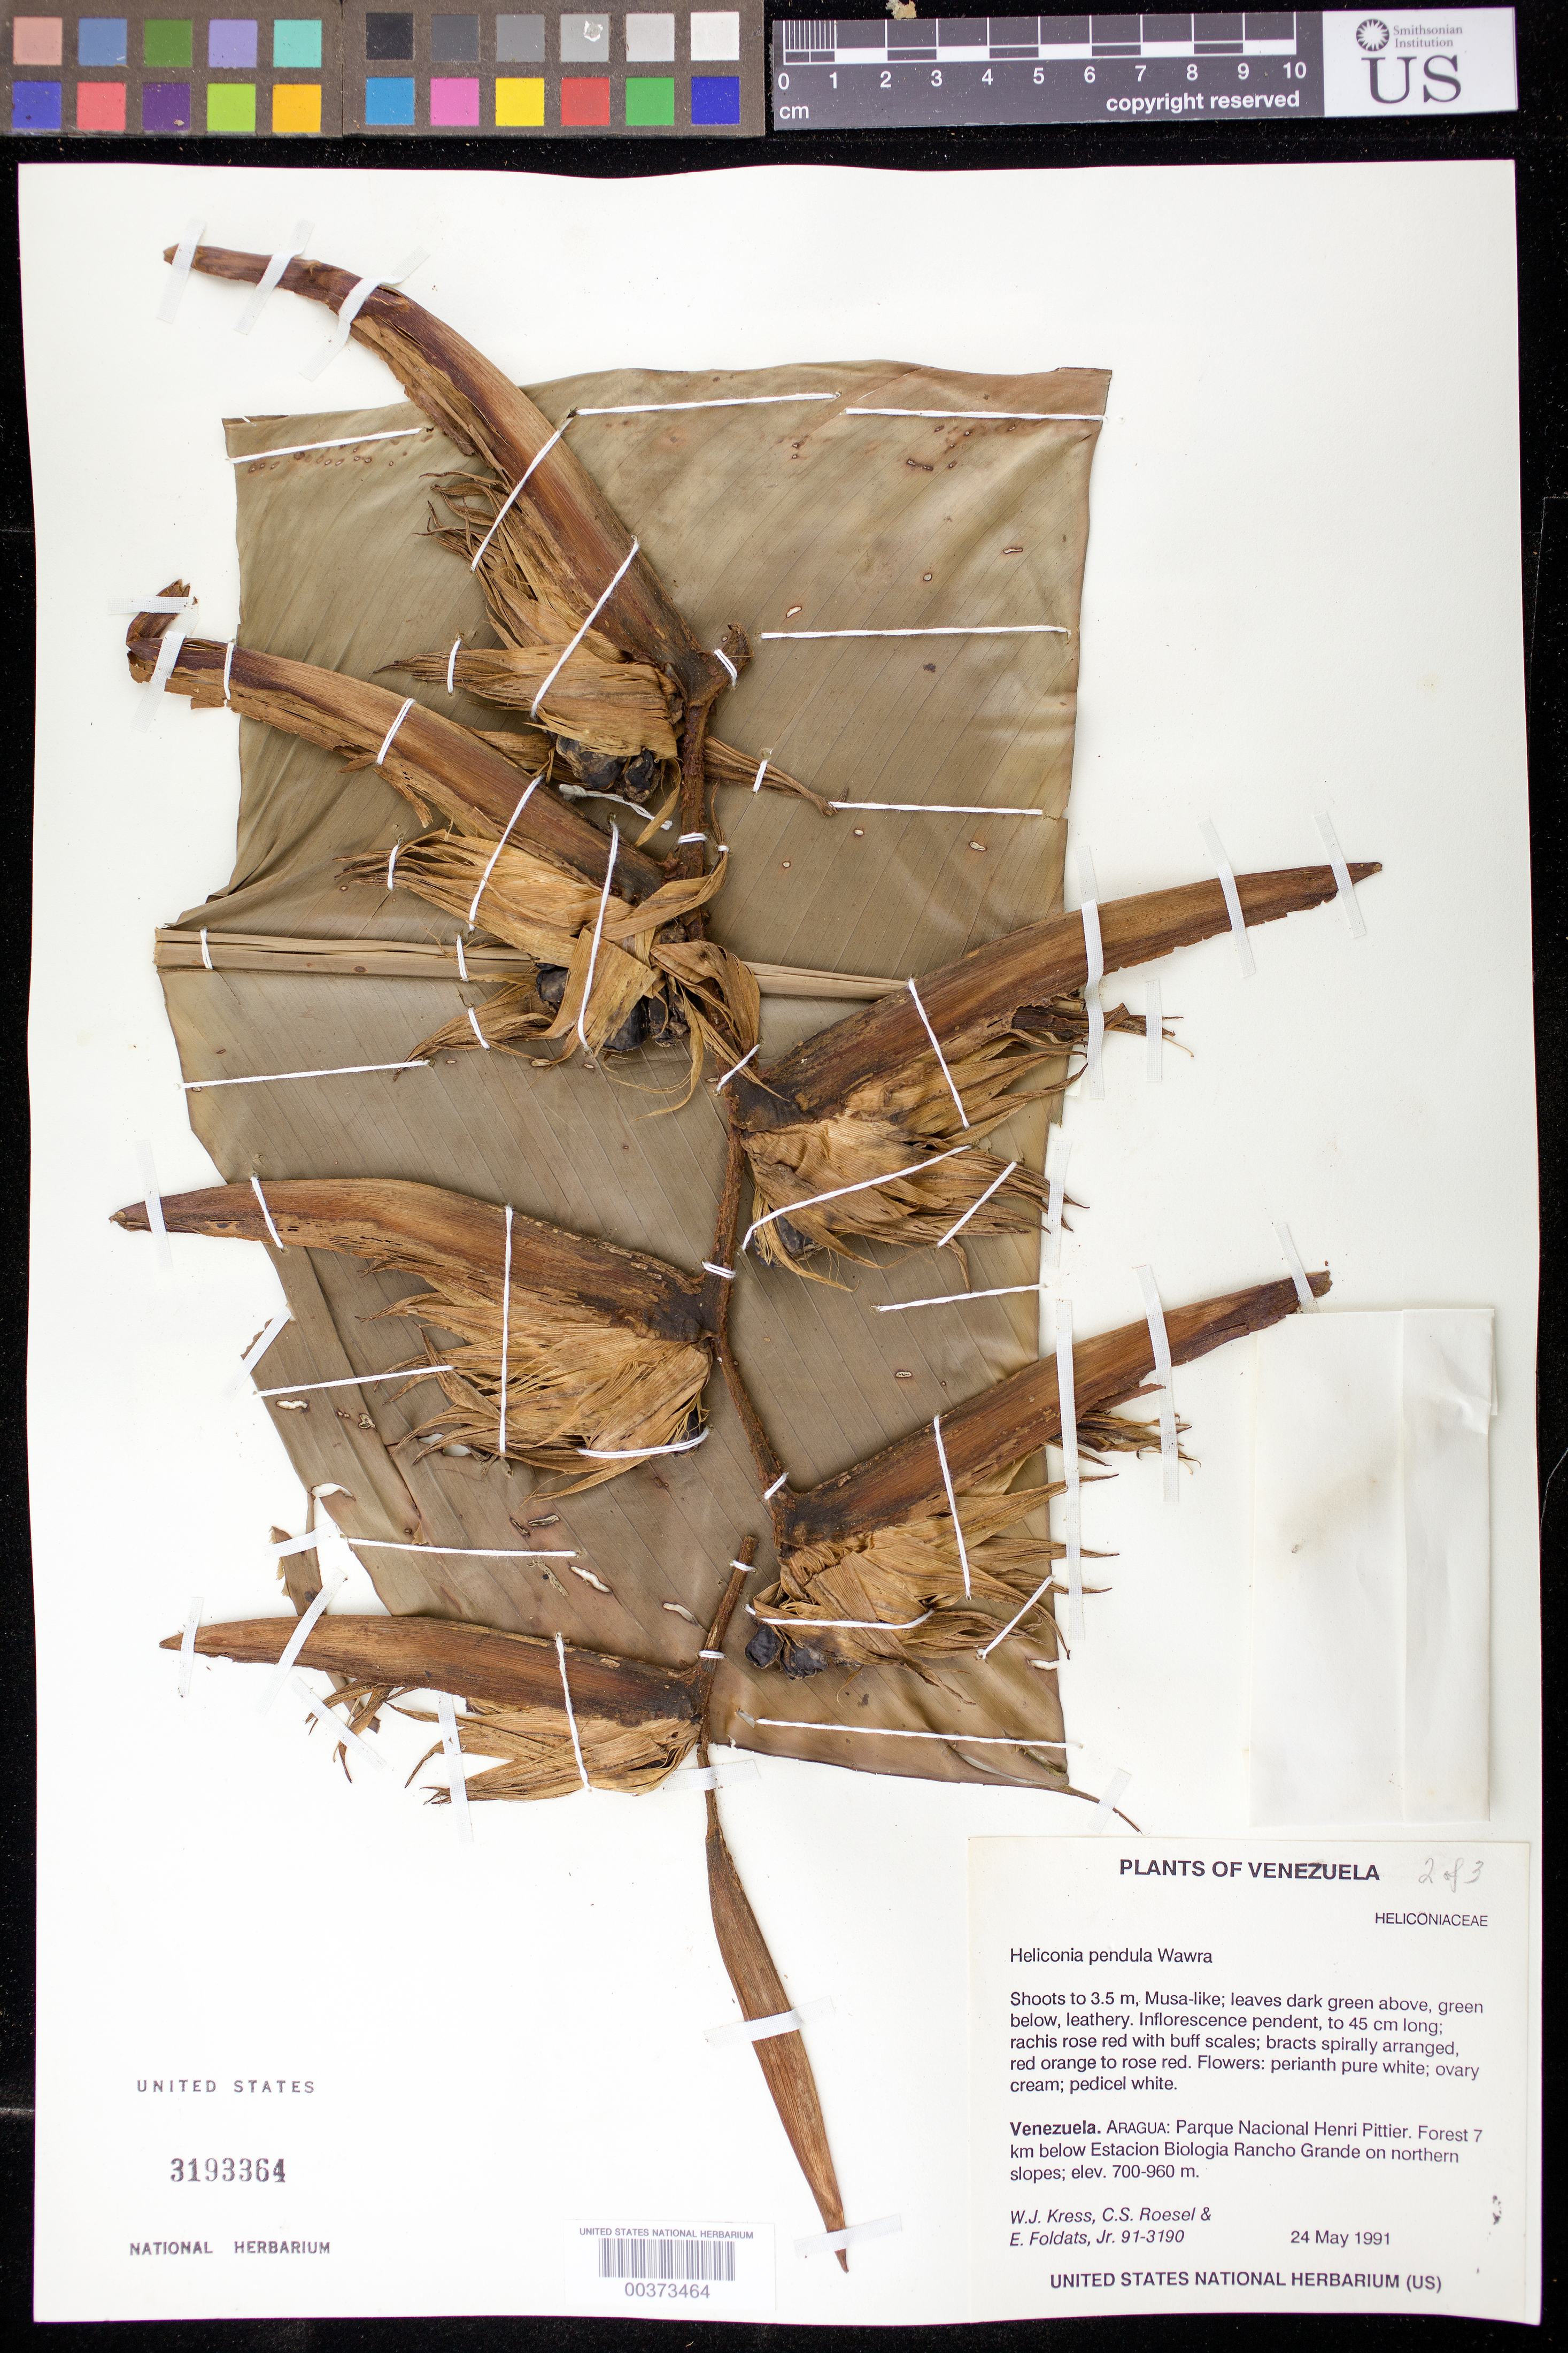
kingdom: Plantae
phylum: Tracheophyta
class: Liliopsida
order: Zingiberales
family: Heliconiaceae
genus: Heliconia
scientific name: Heliconia pendula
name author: Wawra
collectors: W. J. Kress, C. S. Roesel & E. Foldats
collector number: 91-3190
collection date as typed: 24 May 1991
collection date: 1991-05-24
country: Venezuela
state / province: Aragua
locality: Parque nacional henri pittier; forest 7 km below estacion biologia rancho grande on northern slopes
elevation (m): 700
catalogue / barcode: US 3193364